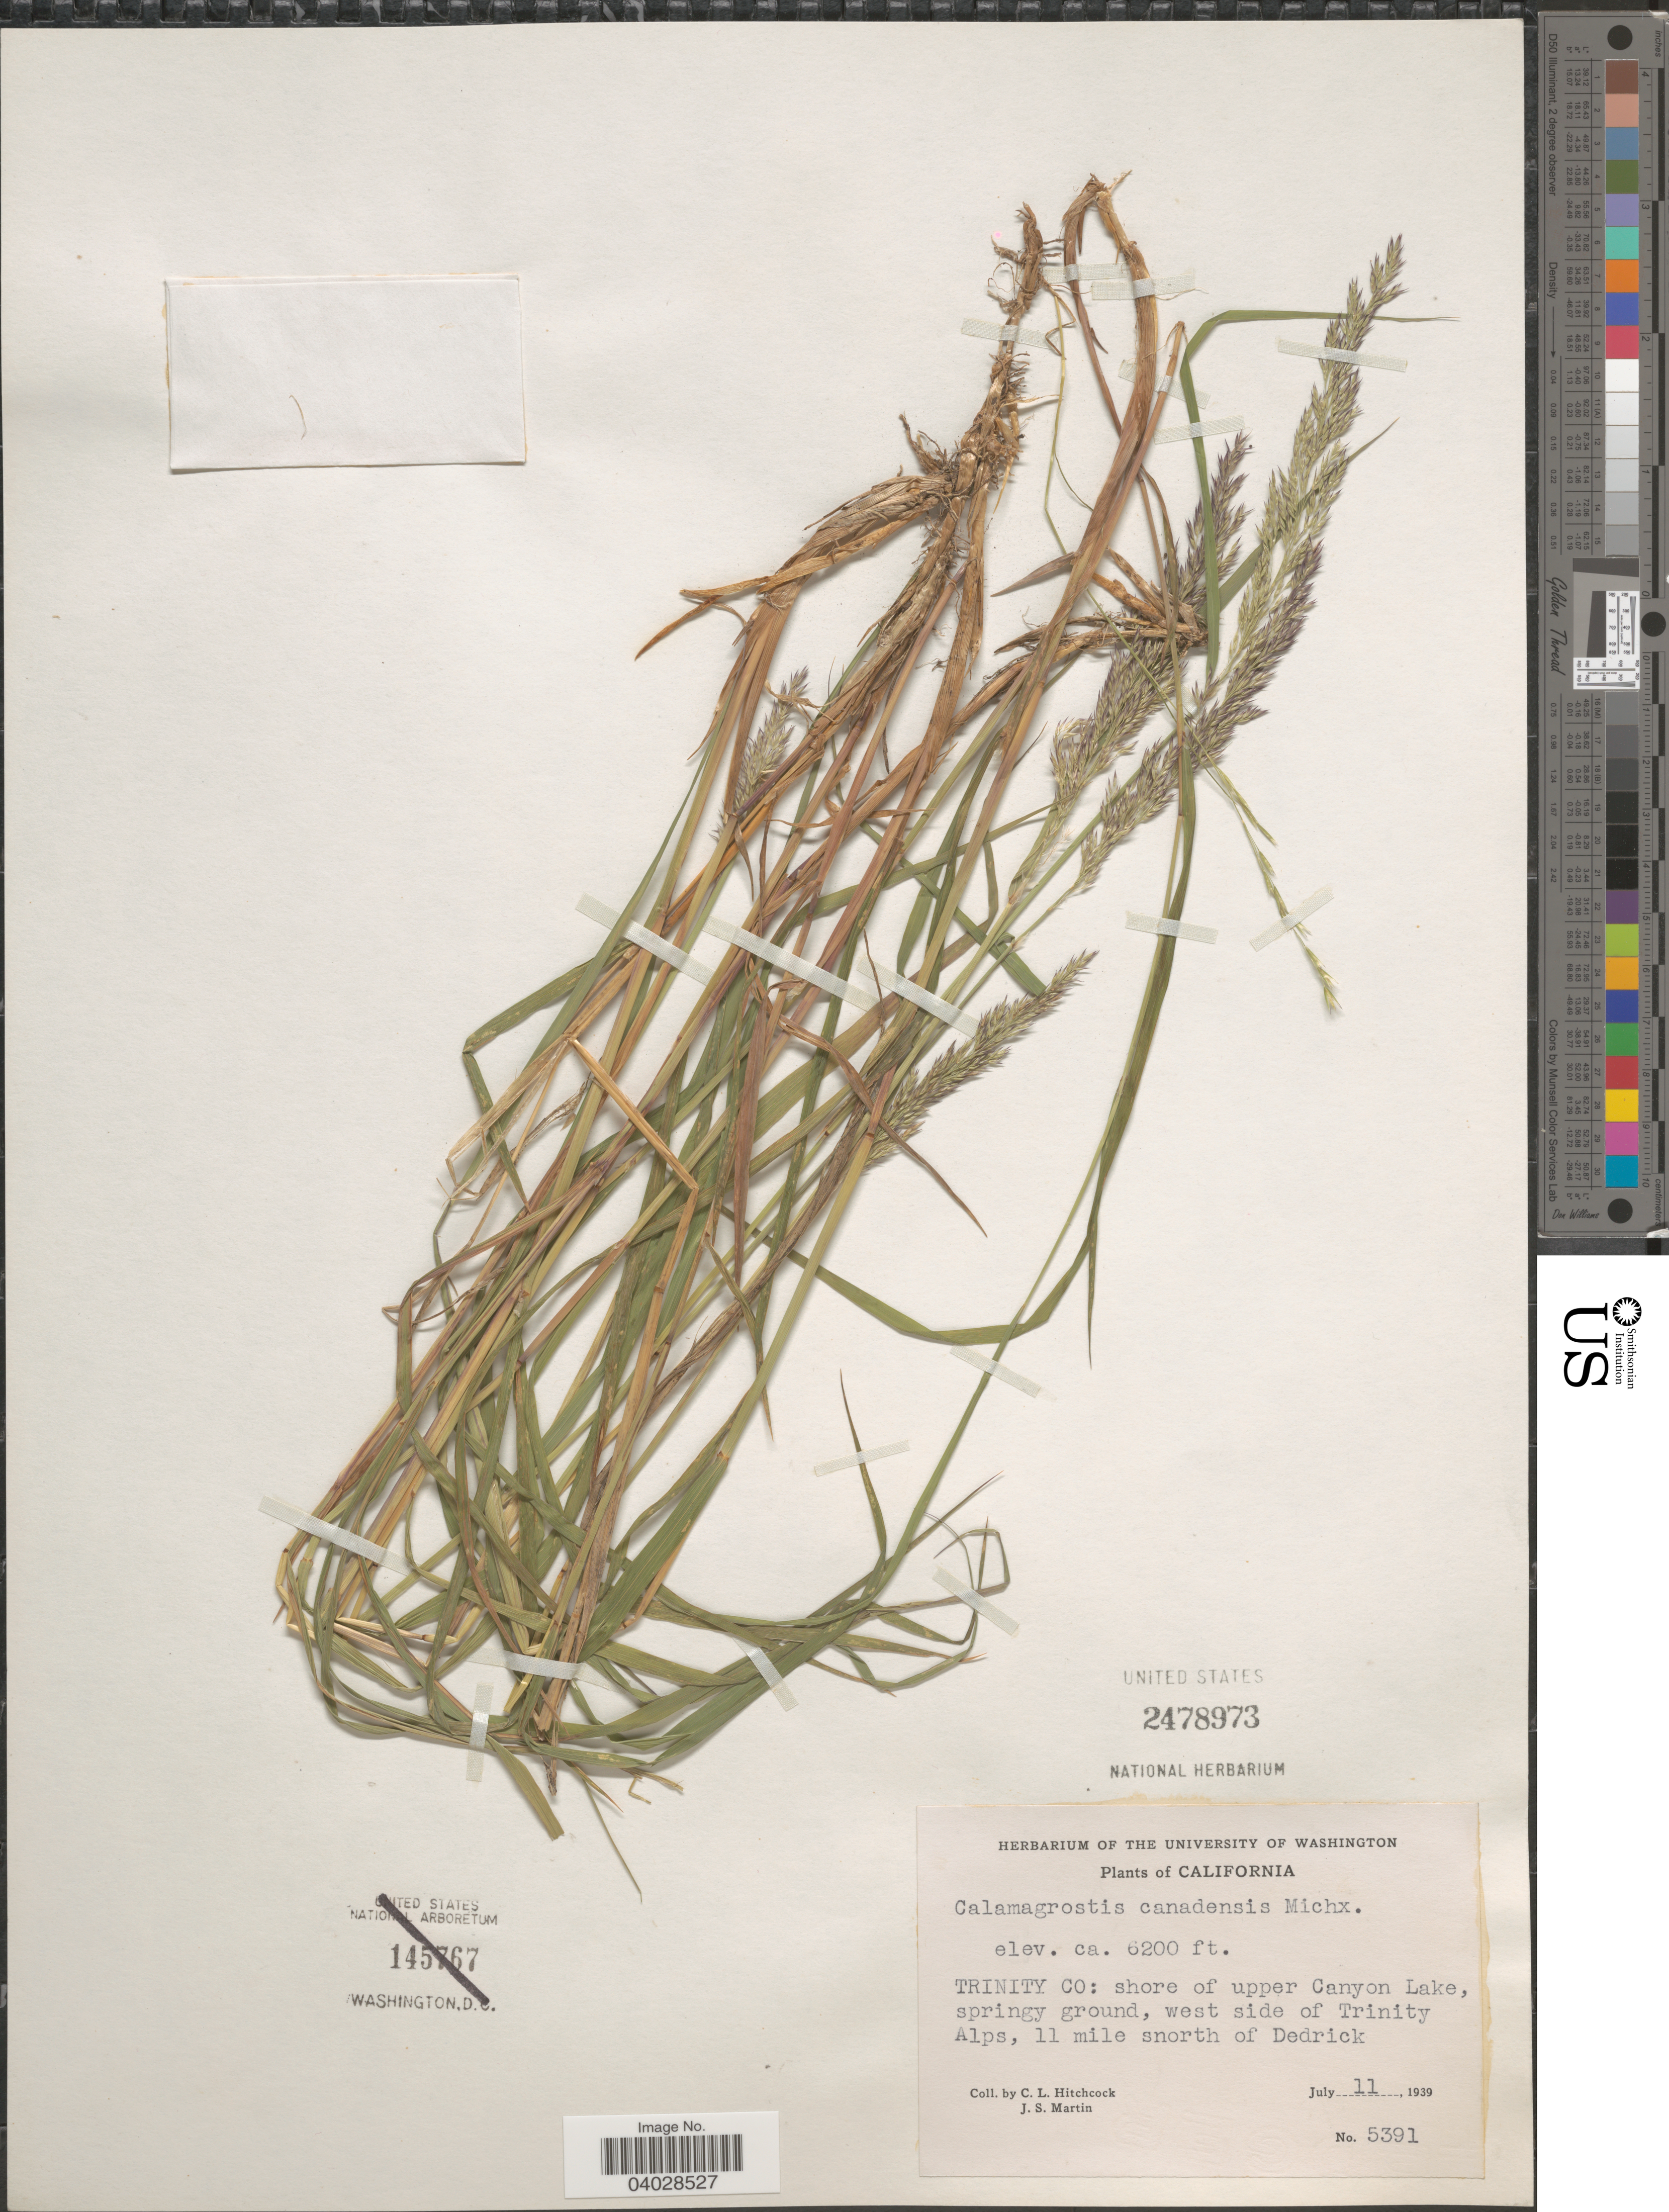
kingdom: Plantae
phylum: Tracheophyta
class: Liliopsida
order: Poales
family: Poaceae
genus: Calamagrostis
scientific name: Calamagrostis canadensis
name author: (Michx.) P. Beauv.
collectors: C. L. Hitchcock & J. S. Martin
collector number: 5391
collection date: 1939-07-11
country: United States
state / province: California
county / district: Trinity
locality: Trinity Co: shore of upper Canyon Lake, springy ground, west side of Trinity Alps, 11 miles north of Dedrick.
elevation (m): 1890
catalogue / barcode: US 2478973